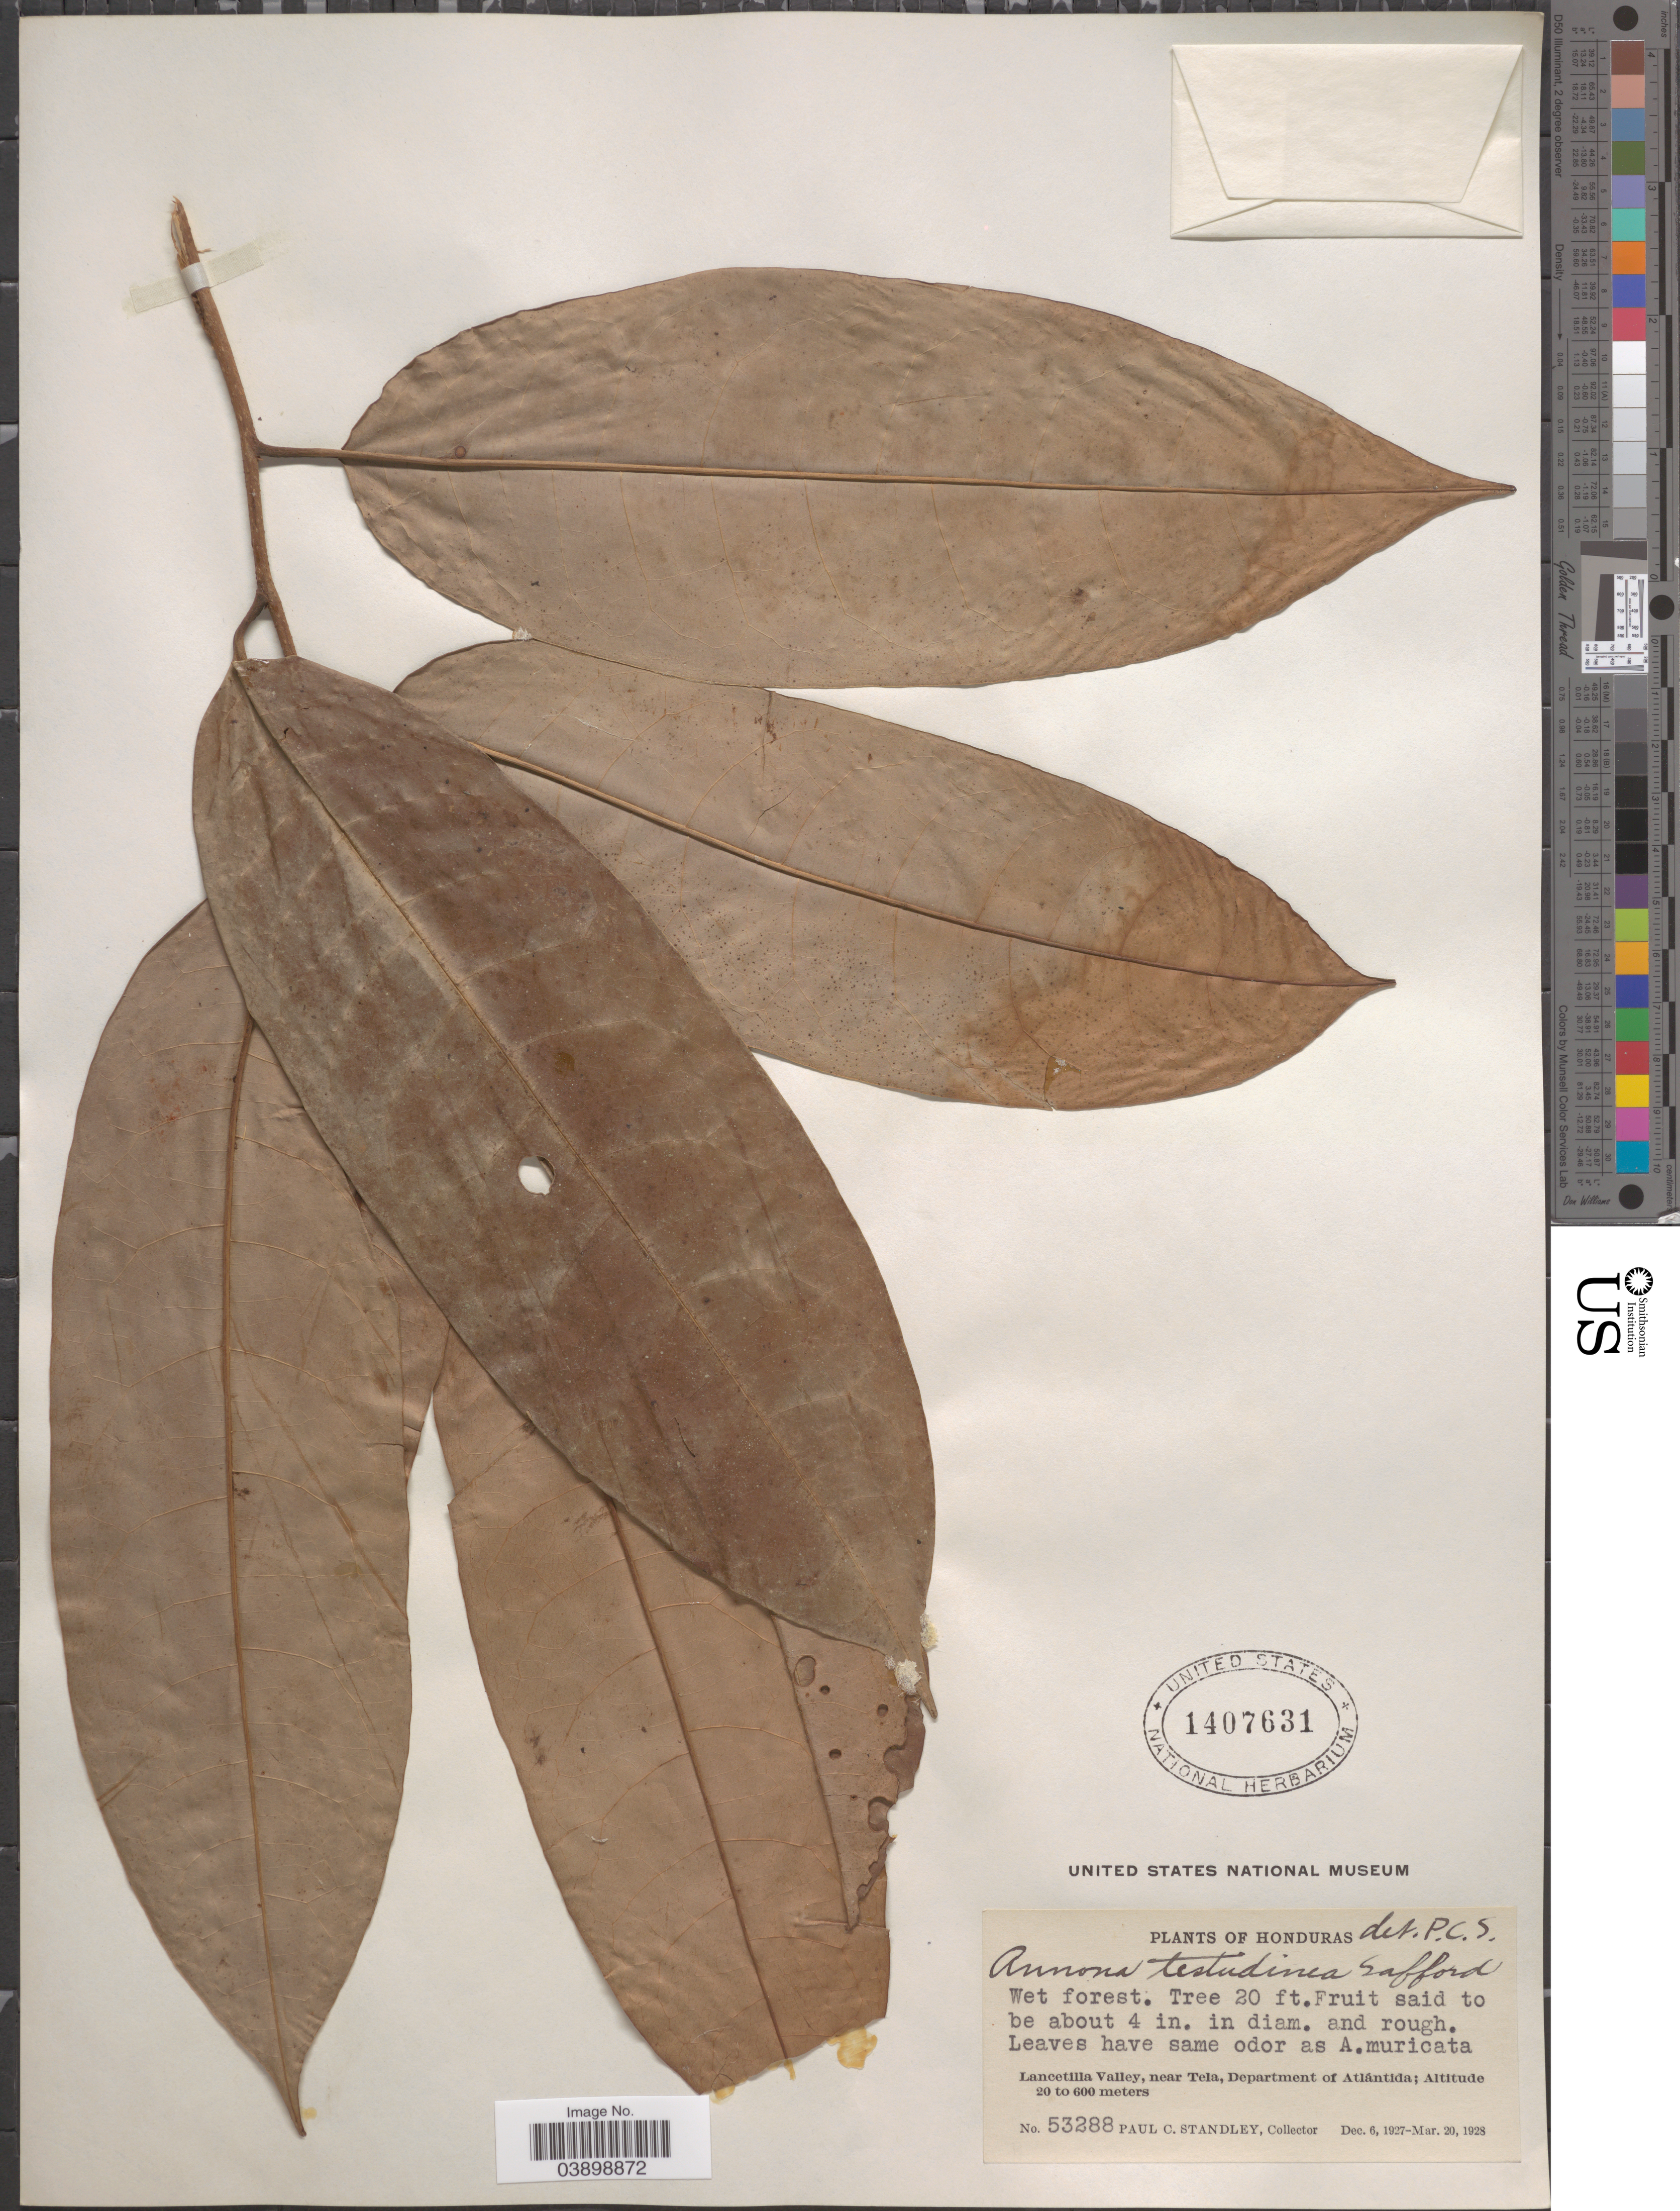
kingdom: Plantae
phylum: Tracheophyta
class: Magnoliopsida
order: Magnoliales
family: Annonaceae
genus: Annona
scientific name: Annona testudinea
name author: Saff.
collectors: P. C. Standley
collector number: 53288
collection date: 1927-12-06/1928-03-20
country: Honduras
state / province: Atlantida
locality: Lancetilla Valley, near Tela, Department of Atlántida.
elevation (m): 20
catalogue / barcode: US 1407631